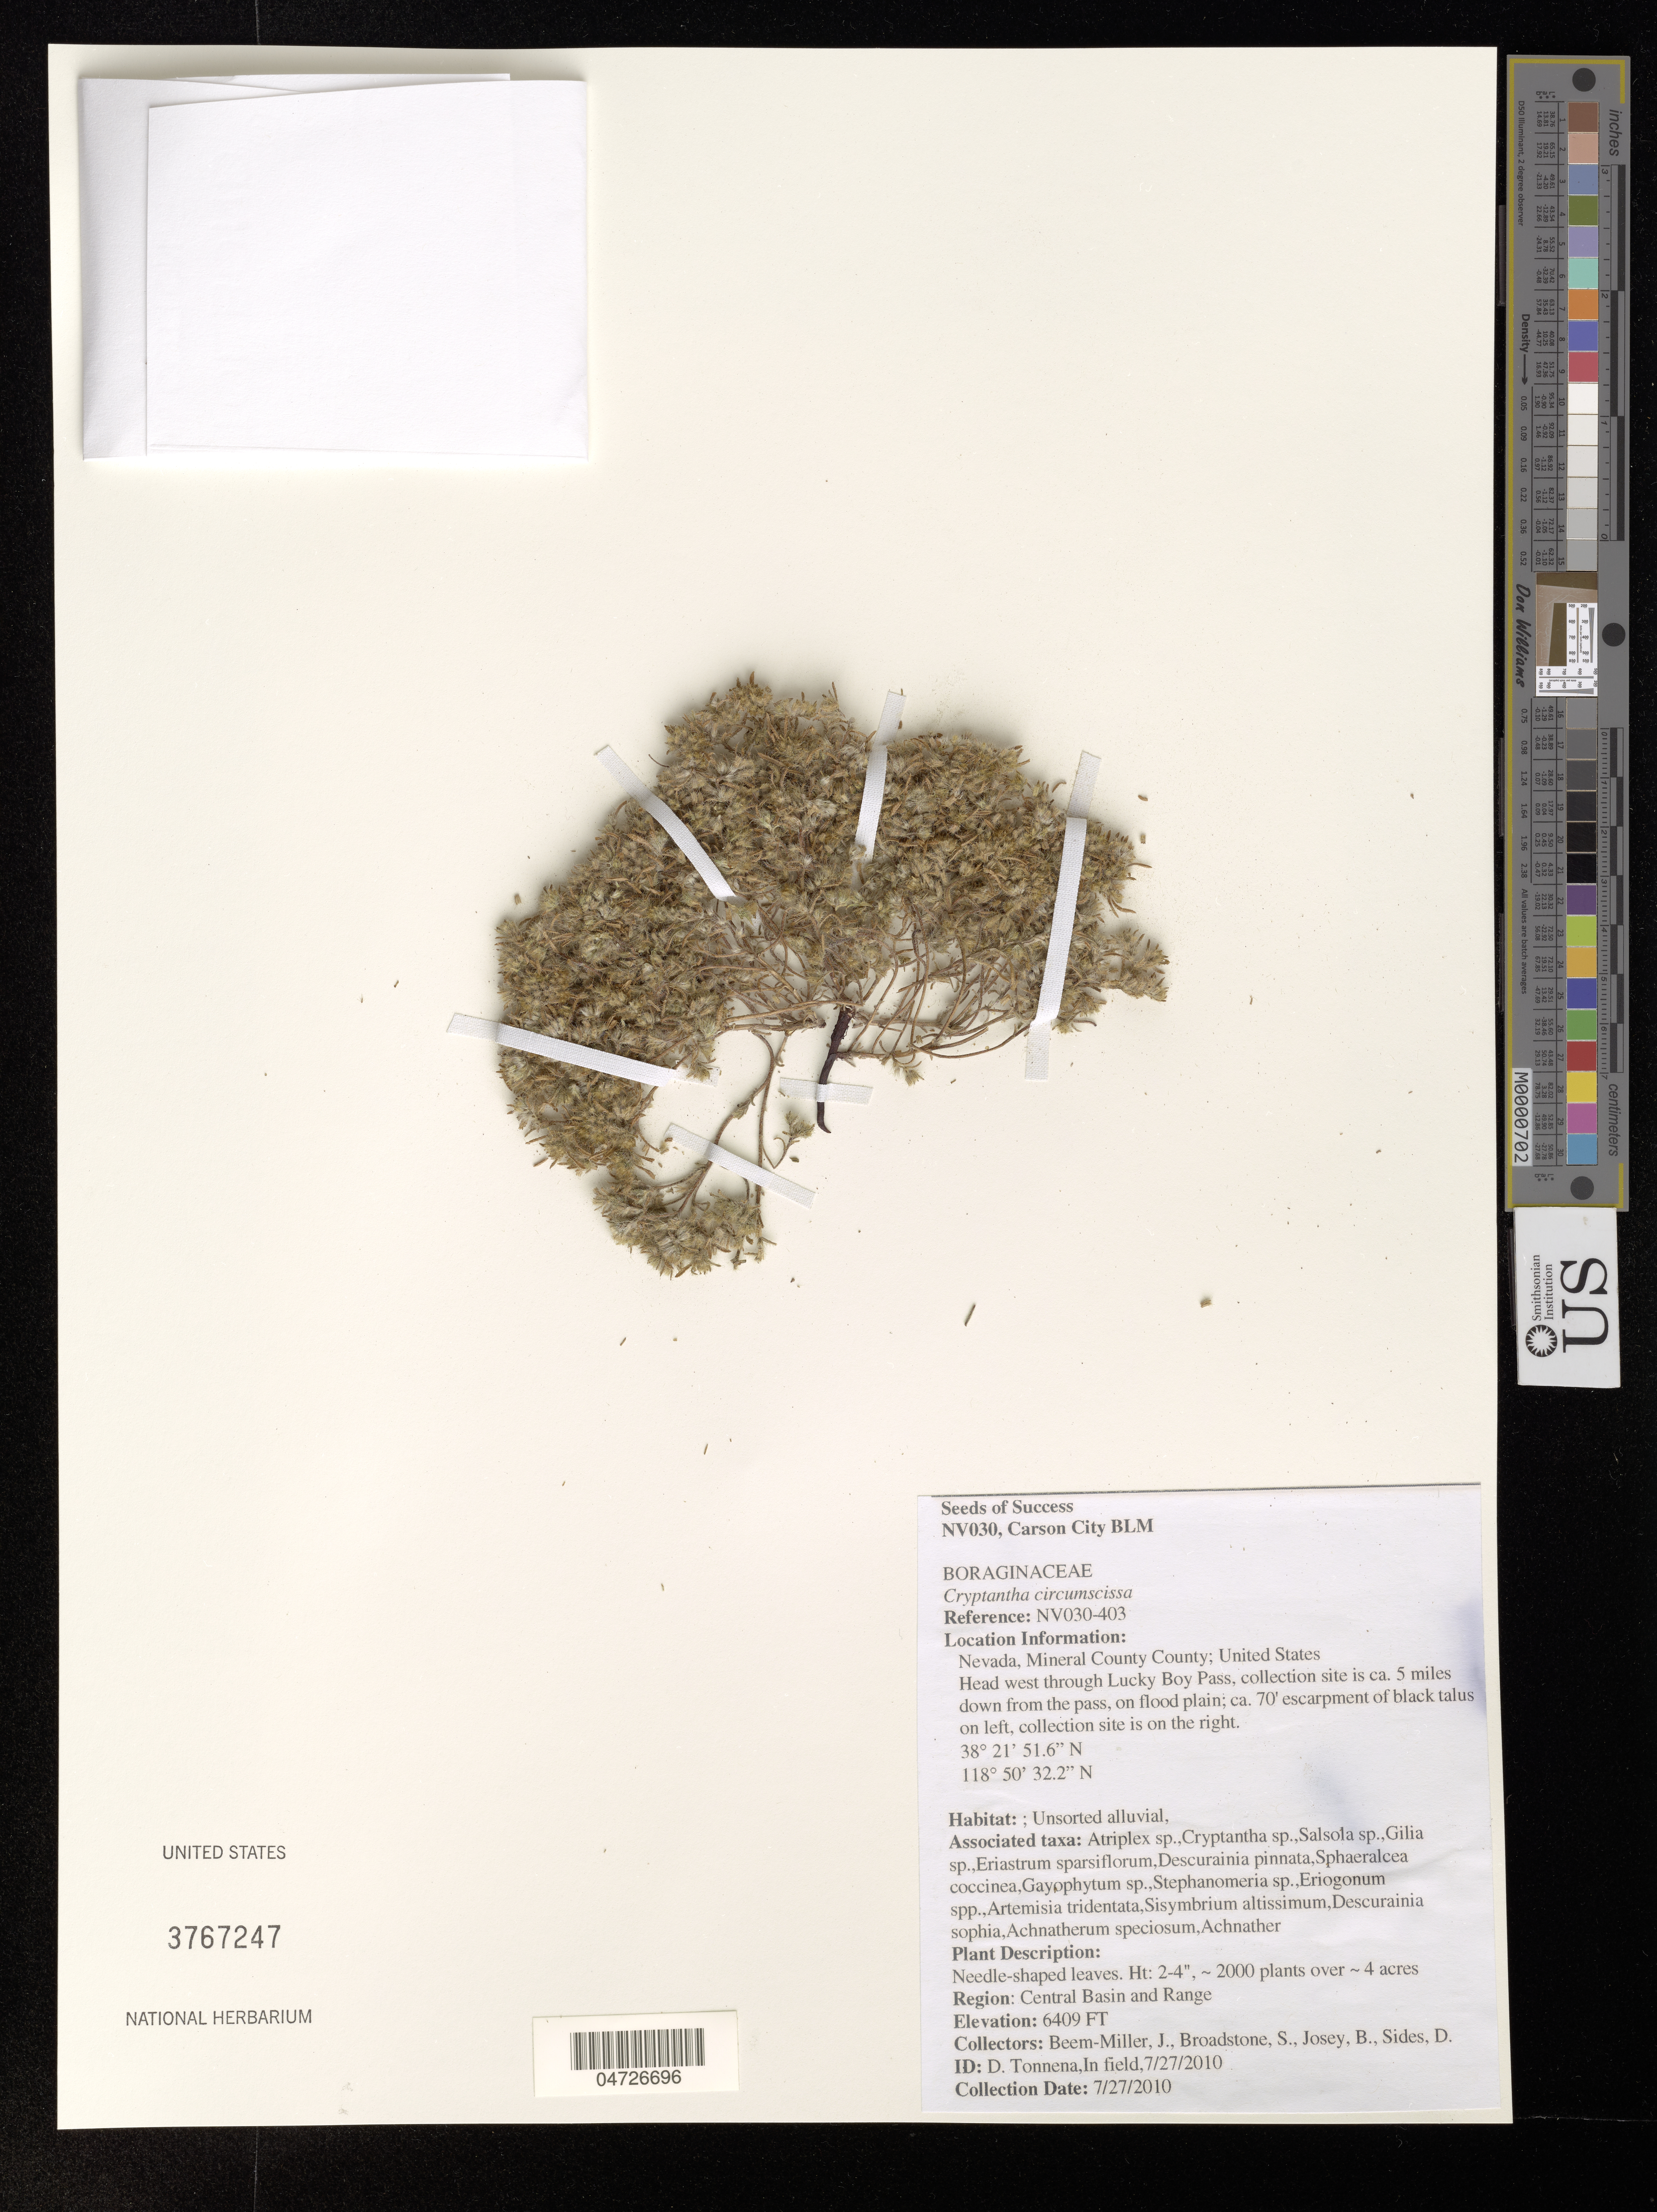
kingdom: Plantae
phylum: Tracheophyta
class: Magnoliopsida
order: Boraginales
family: Boraginaceae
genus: Cryptantha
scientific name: Cryptantha circumscissa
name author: (Hook. & Arn.) I.M. Johnst.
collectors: J. Beem-Miller, S. Broadstone, B. Josey & D. Sides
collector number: NV030-403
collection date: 2010-07-27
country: United States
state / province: Nevada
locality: Mineral County County. Head west through Lucky Boy Pass, collection site is ca. 5 miles down from the pass, on flood pain.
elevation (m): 1953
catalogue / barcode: US 3767247